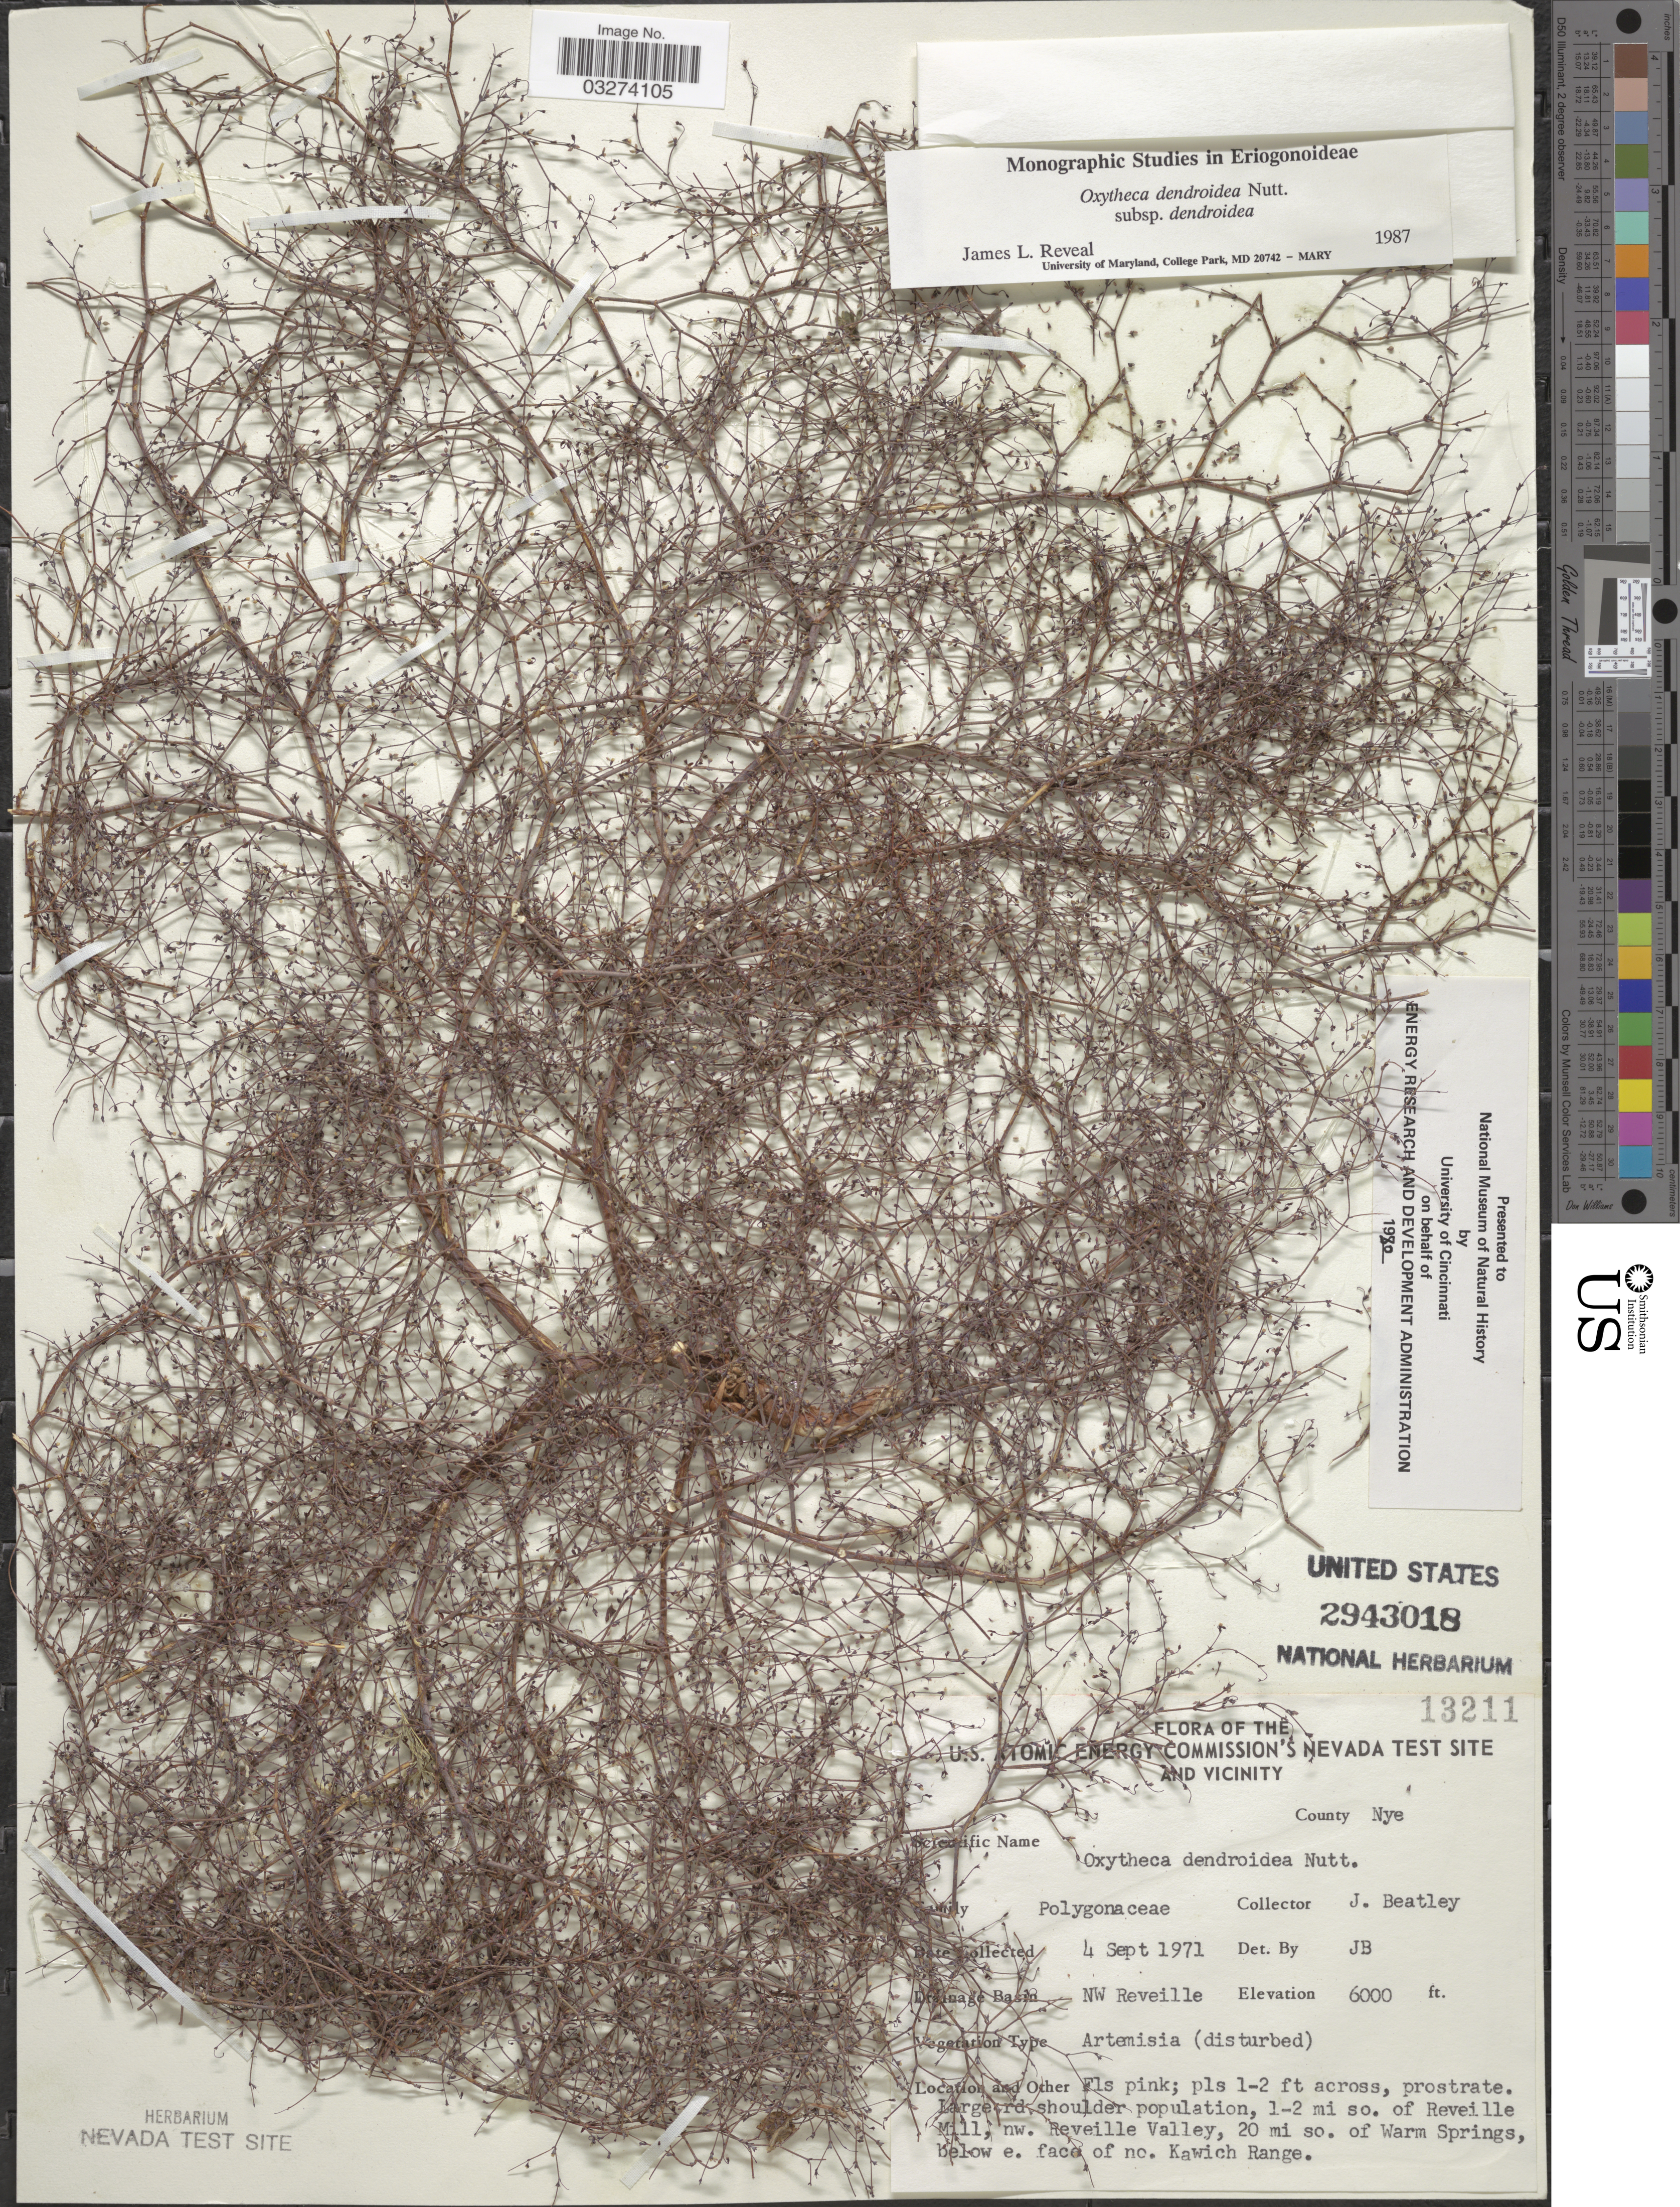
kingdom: Plantae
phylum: Tracheophyta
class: Magnoliopsida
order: Caryophyllales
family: Polygonaceae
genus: Oxytheca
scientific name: Oxytheca dendroidea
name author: Nutt.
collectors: J. C. Beatley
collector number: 13211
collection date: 1971-09-04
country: United States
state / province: Nevada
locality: U.S. Atomic Energy Commission's Nevada Test Site and Vicinity. County Nye. Drainage Basin NW Reveille. 1-2 mi so. of Reveille Mill, nw. Reveille Valley, 20 mi so. of Warm Springs, below e. face of no. Kawich Range.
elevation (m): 1829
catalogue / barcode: US 2943018